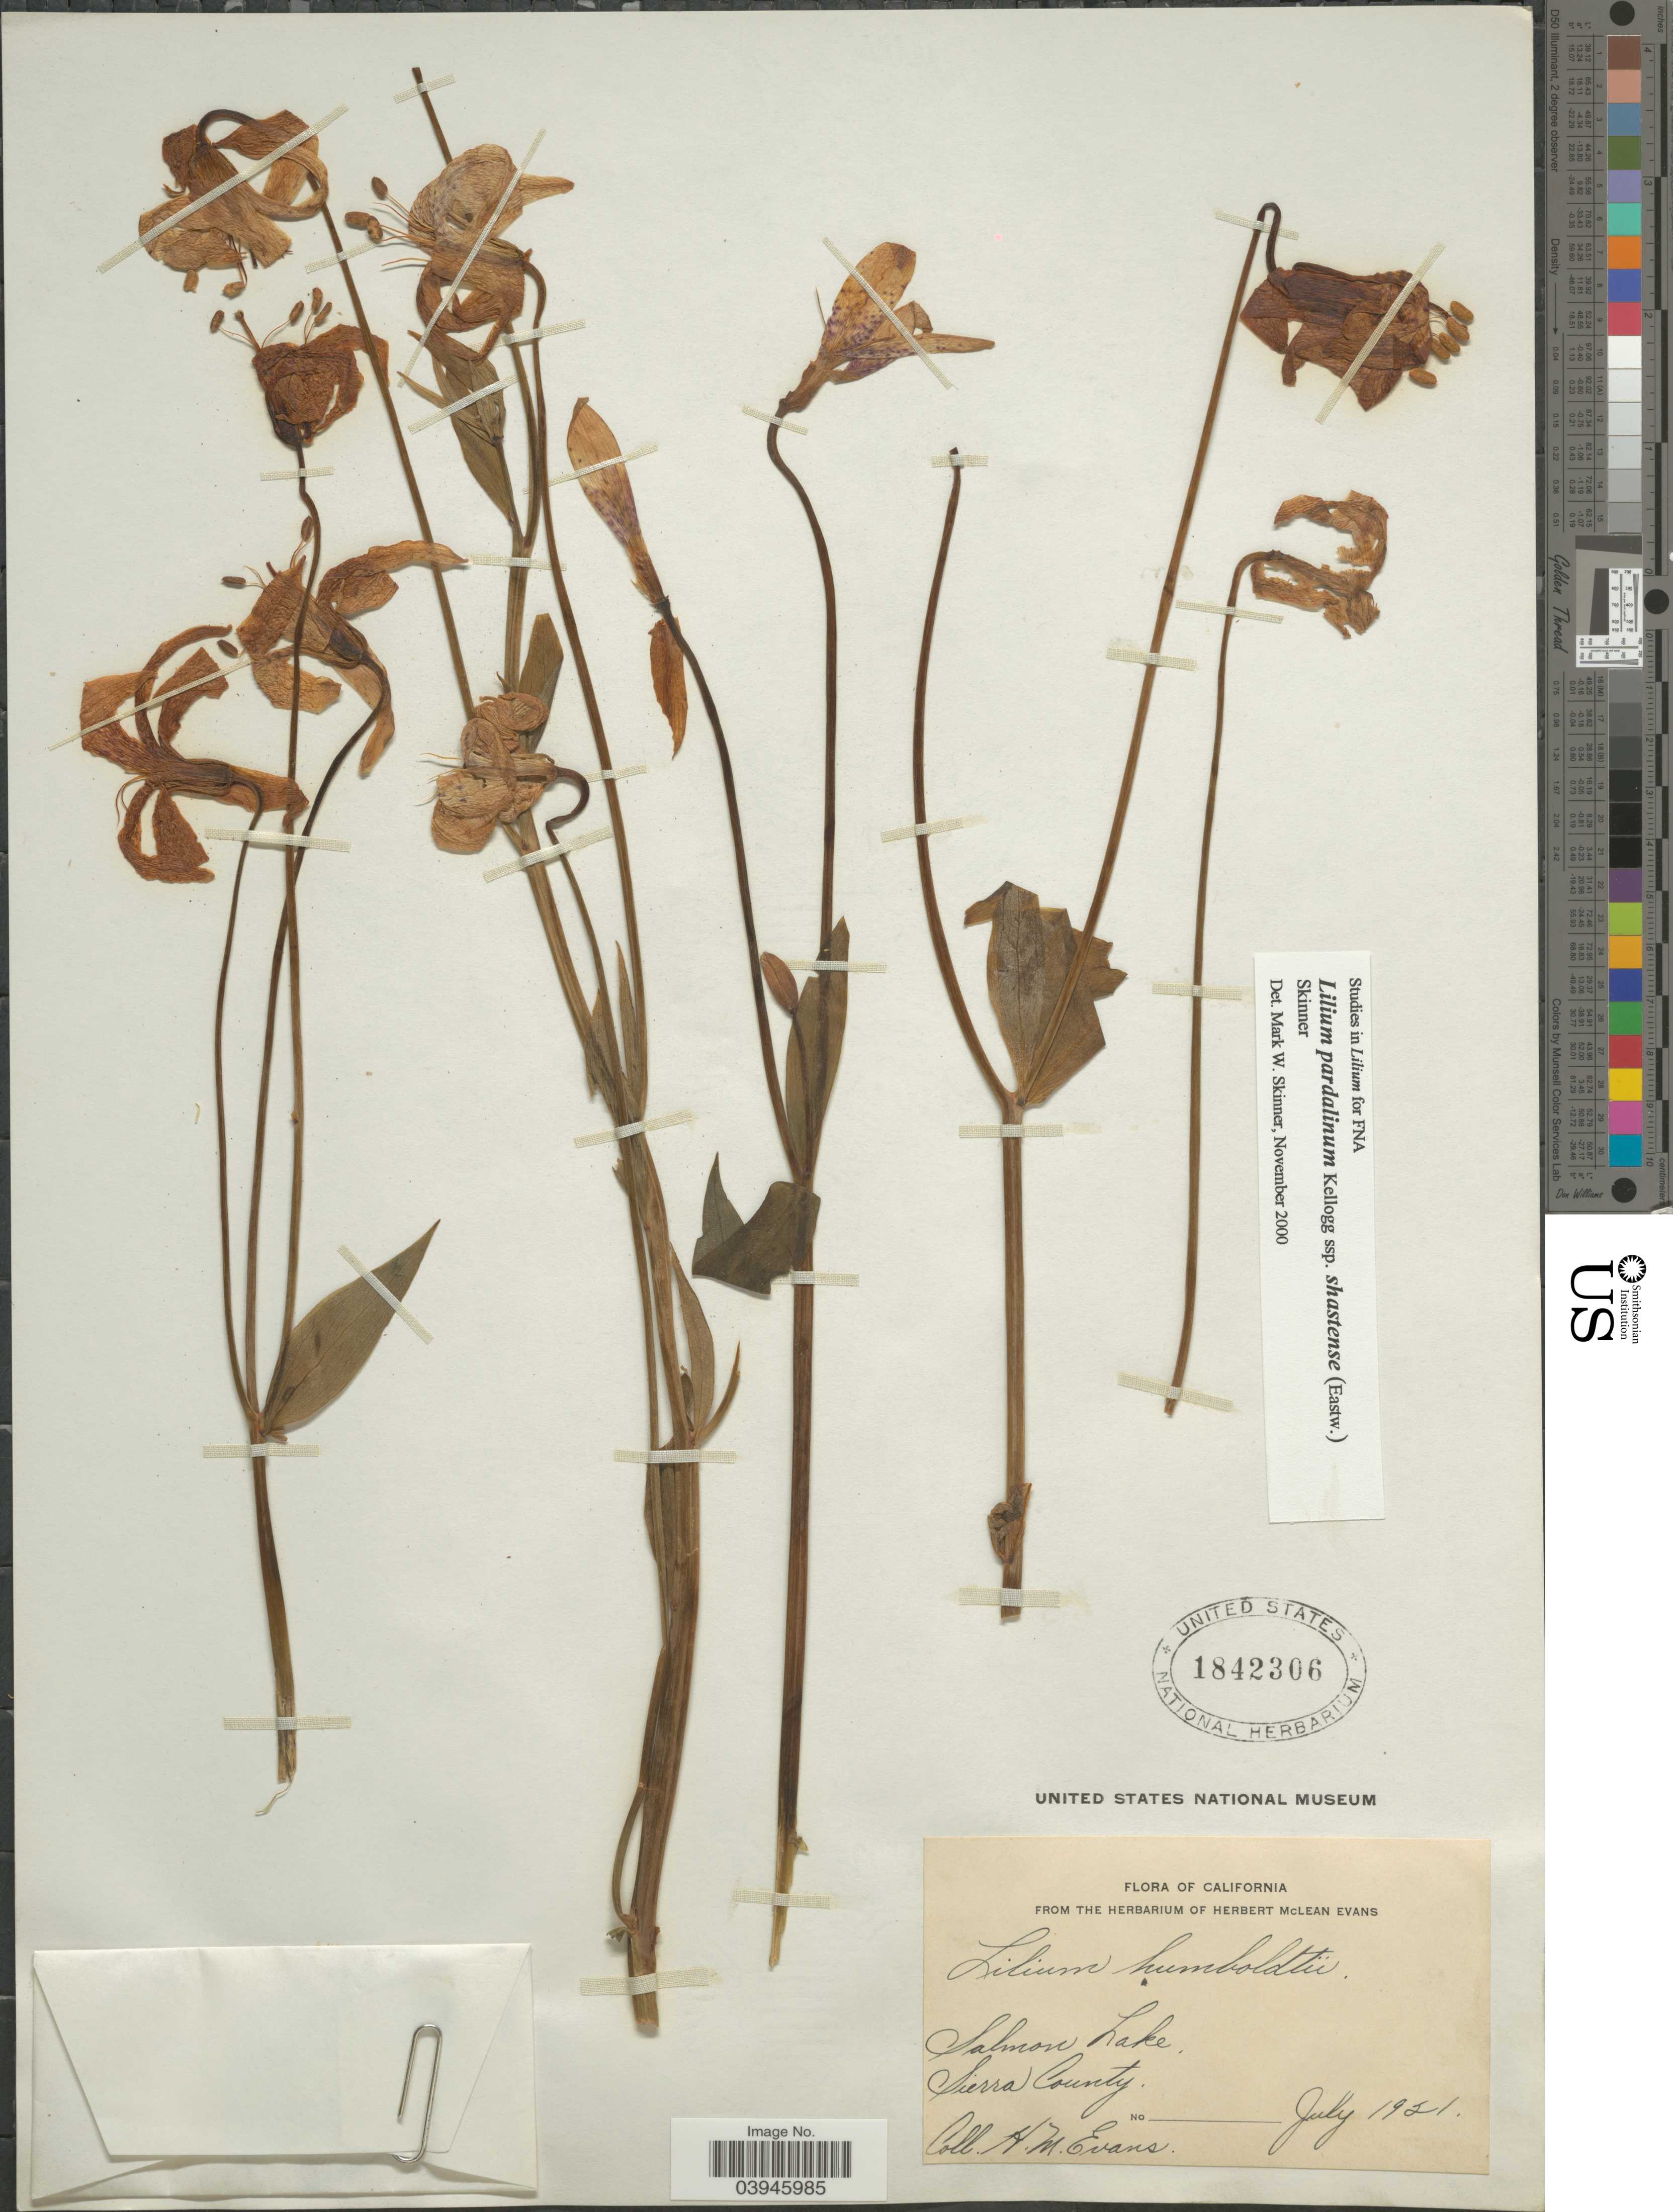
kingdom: Plantae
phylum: Tracheophyta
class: Liliopsida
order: Liliales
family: Liliaceae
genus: Lilium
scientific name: Lilium nevadense var. shastense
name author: Eastw.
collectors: H. Evans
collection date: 1921-07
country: United States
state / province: California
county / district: Sierra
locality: Salmon Lake. Sierra County.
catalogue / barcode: US 1842306